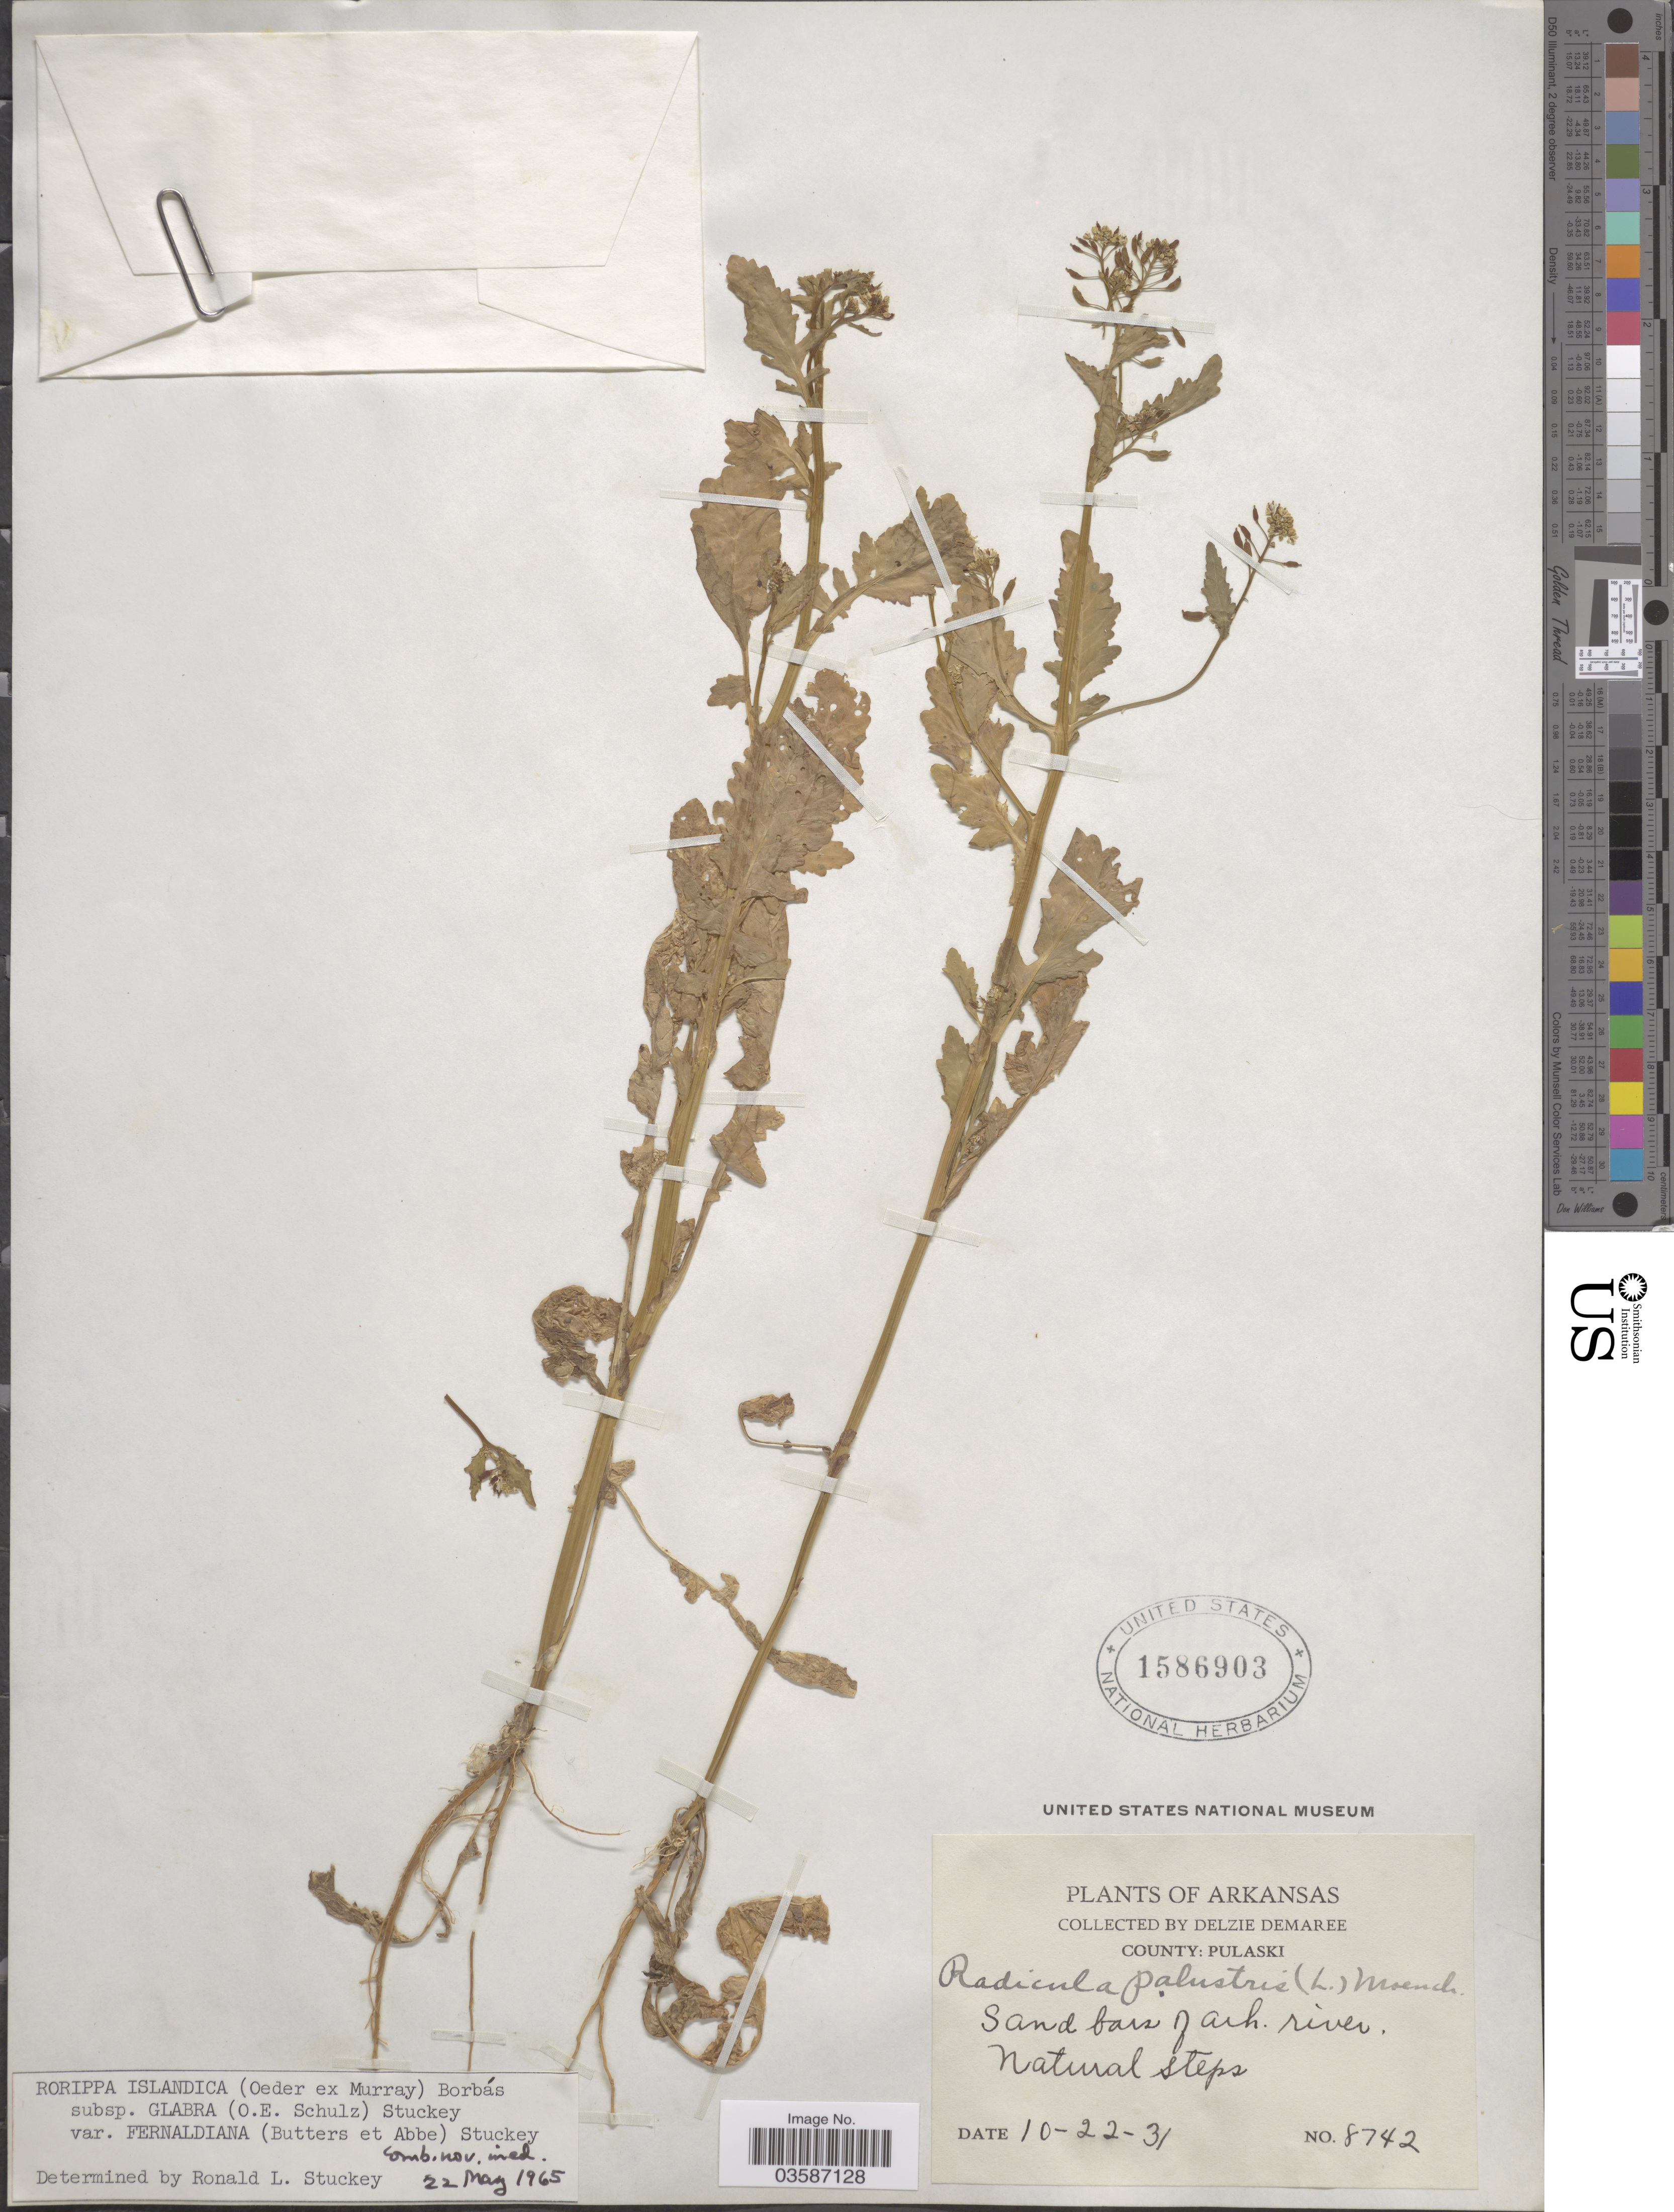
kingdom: Plantae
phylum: Tracheophyta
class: Magnoliopsida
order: Brassicales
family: Brassicaceae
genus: Rorippa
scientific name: Rorippa islandica var. fernaldiana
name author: Butters & Abbe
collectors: D. Demaree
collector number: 8742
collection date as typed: Transcribed d/m/y: 22/10/31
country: United States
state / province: Arkansas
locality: County: Pulaski. Sand ars of ark. river.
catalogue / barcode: US 1586903